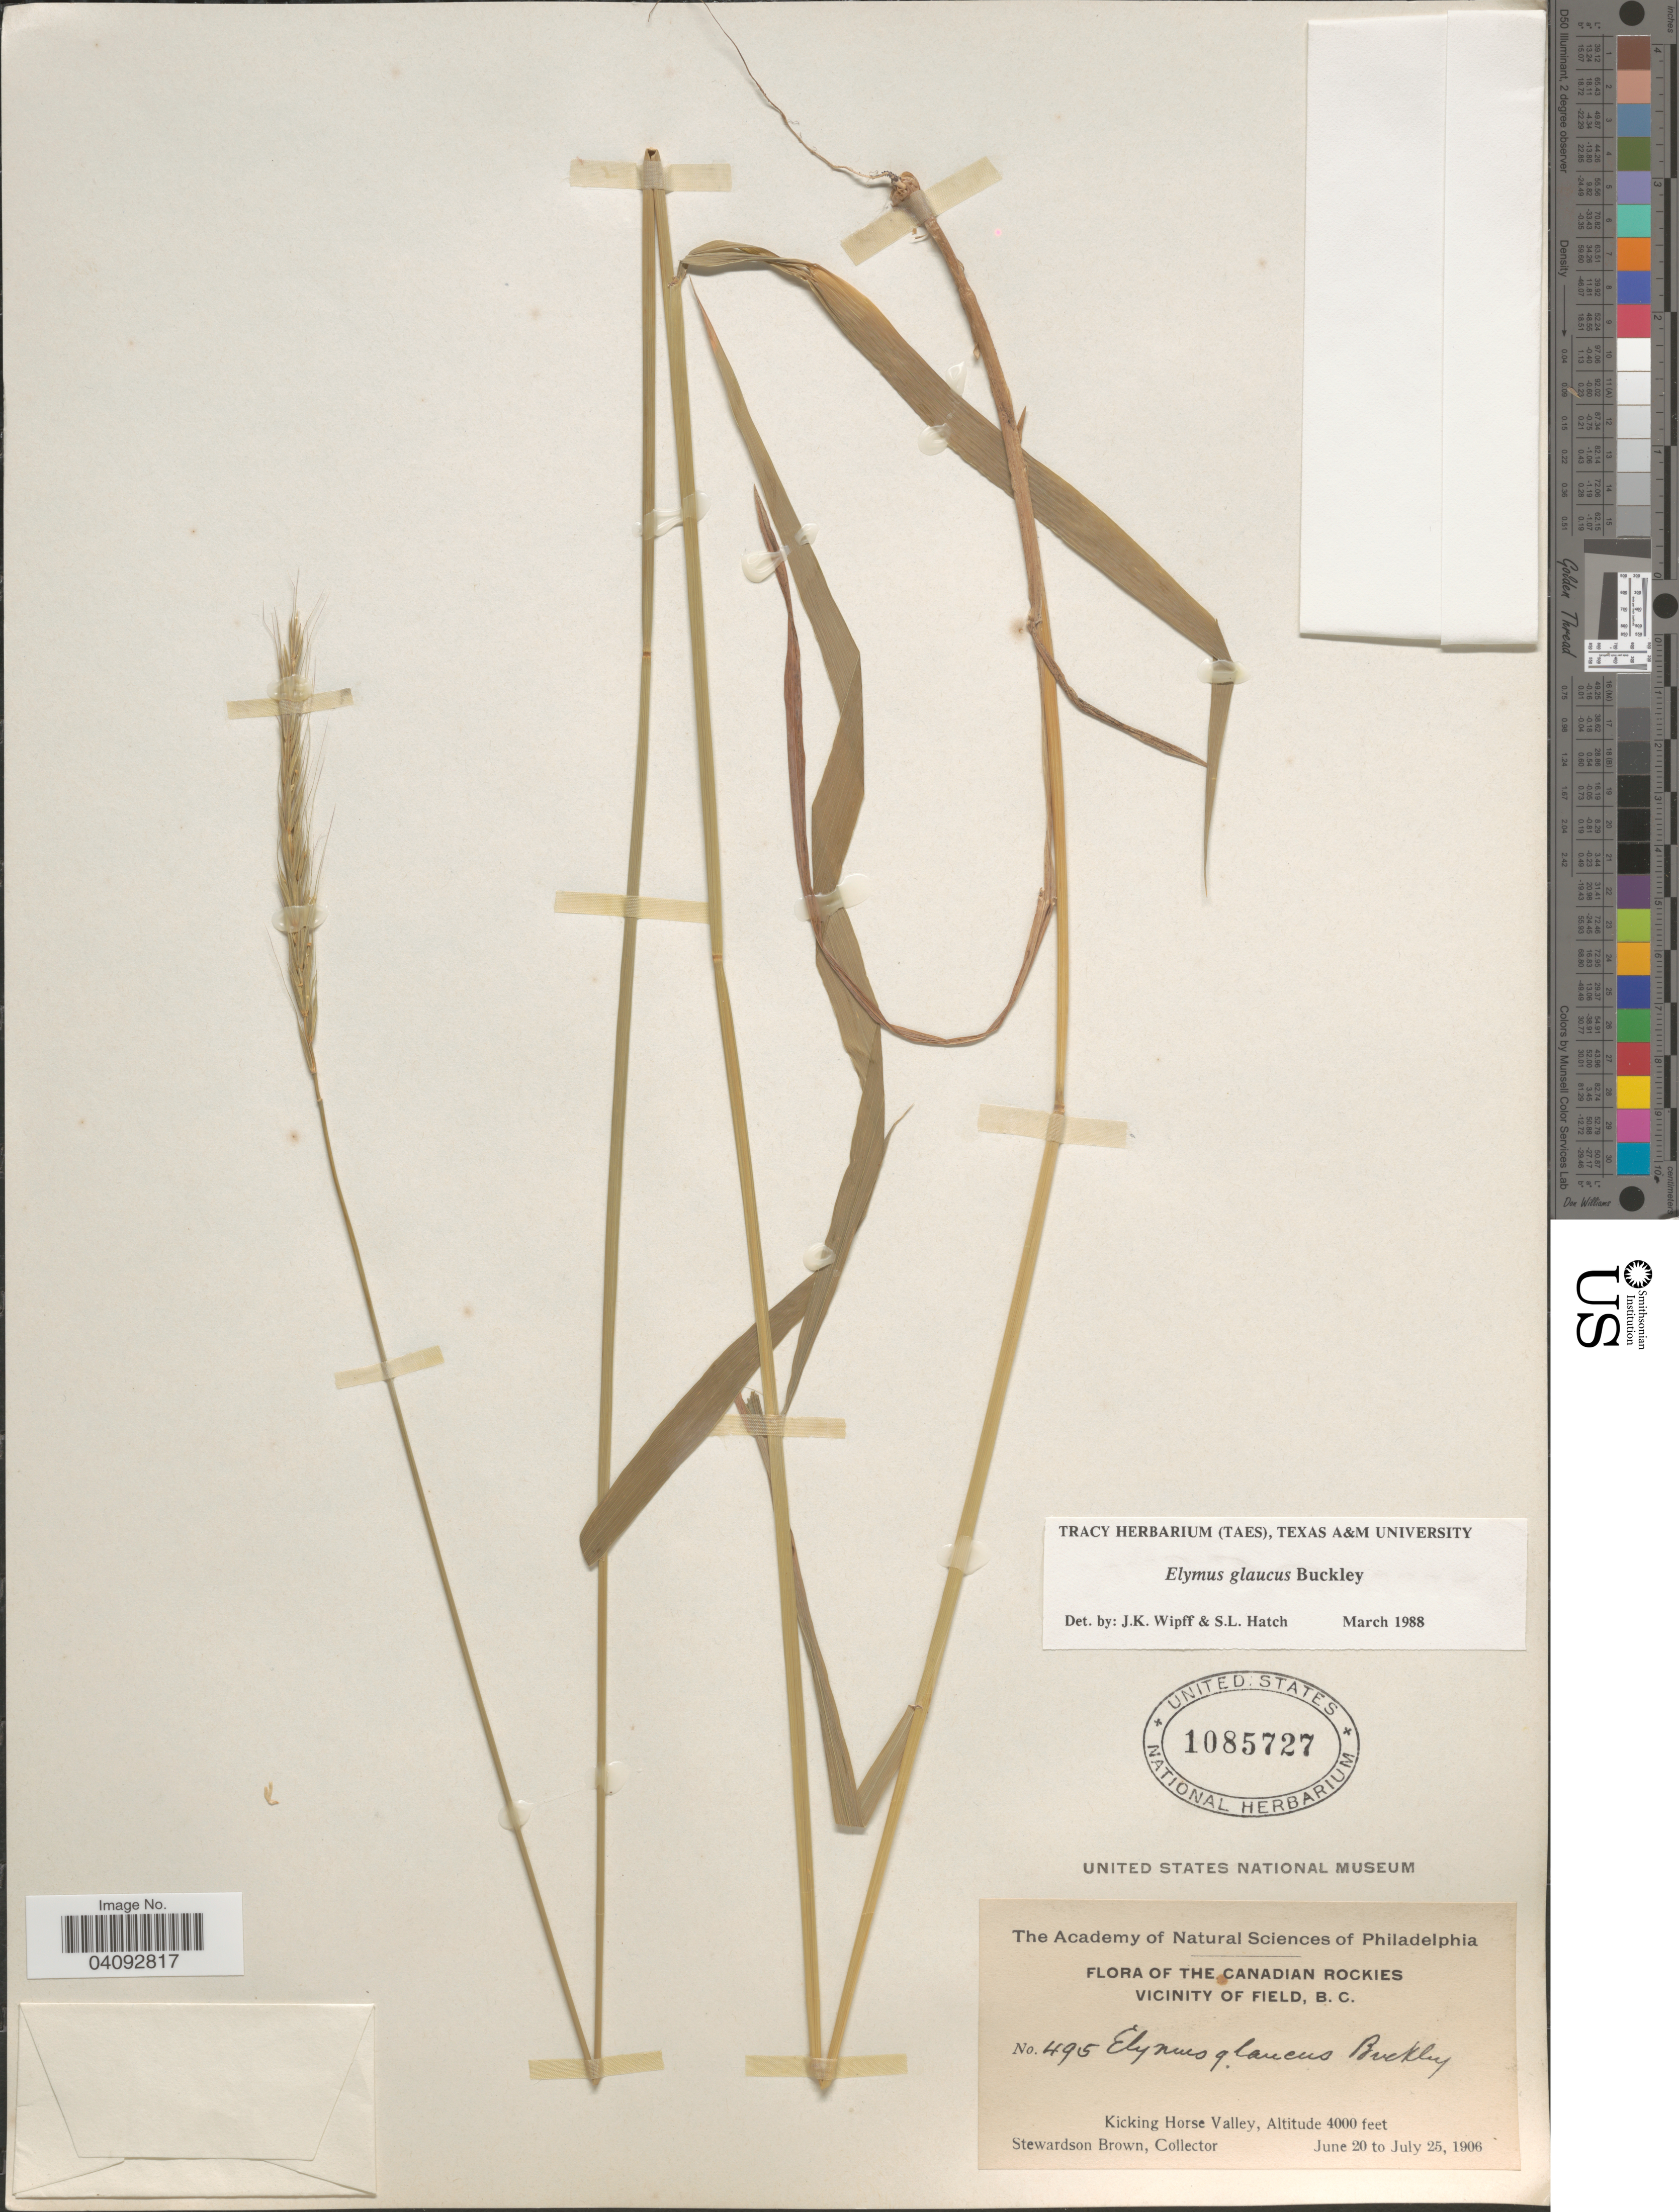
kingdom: Plantae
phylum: Tracheophyta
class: Liliopsida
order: Poales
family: Poaceae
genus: Elymus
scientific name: Elymus glaucus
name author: Buckley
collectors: S. Brown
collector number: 495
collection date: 1906-06-20/1906-07-25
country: Canada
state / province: British Columbia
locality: The Canadian Rockies vicinity of field. Kicking Horse Valley.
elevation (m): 1219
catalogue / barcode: US 1085727